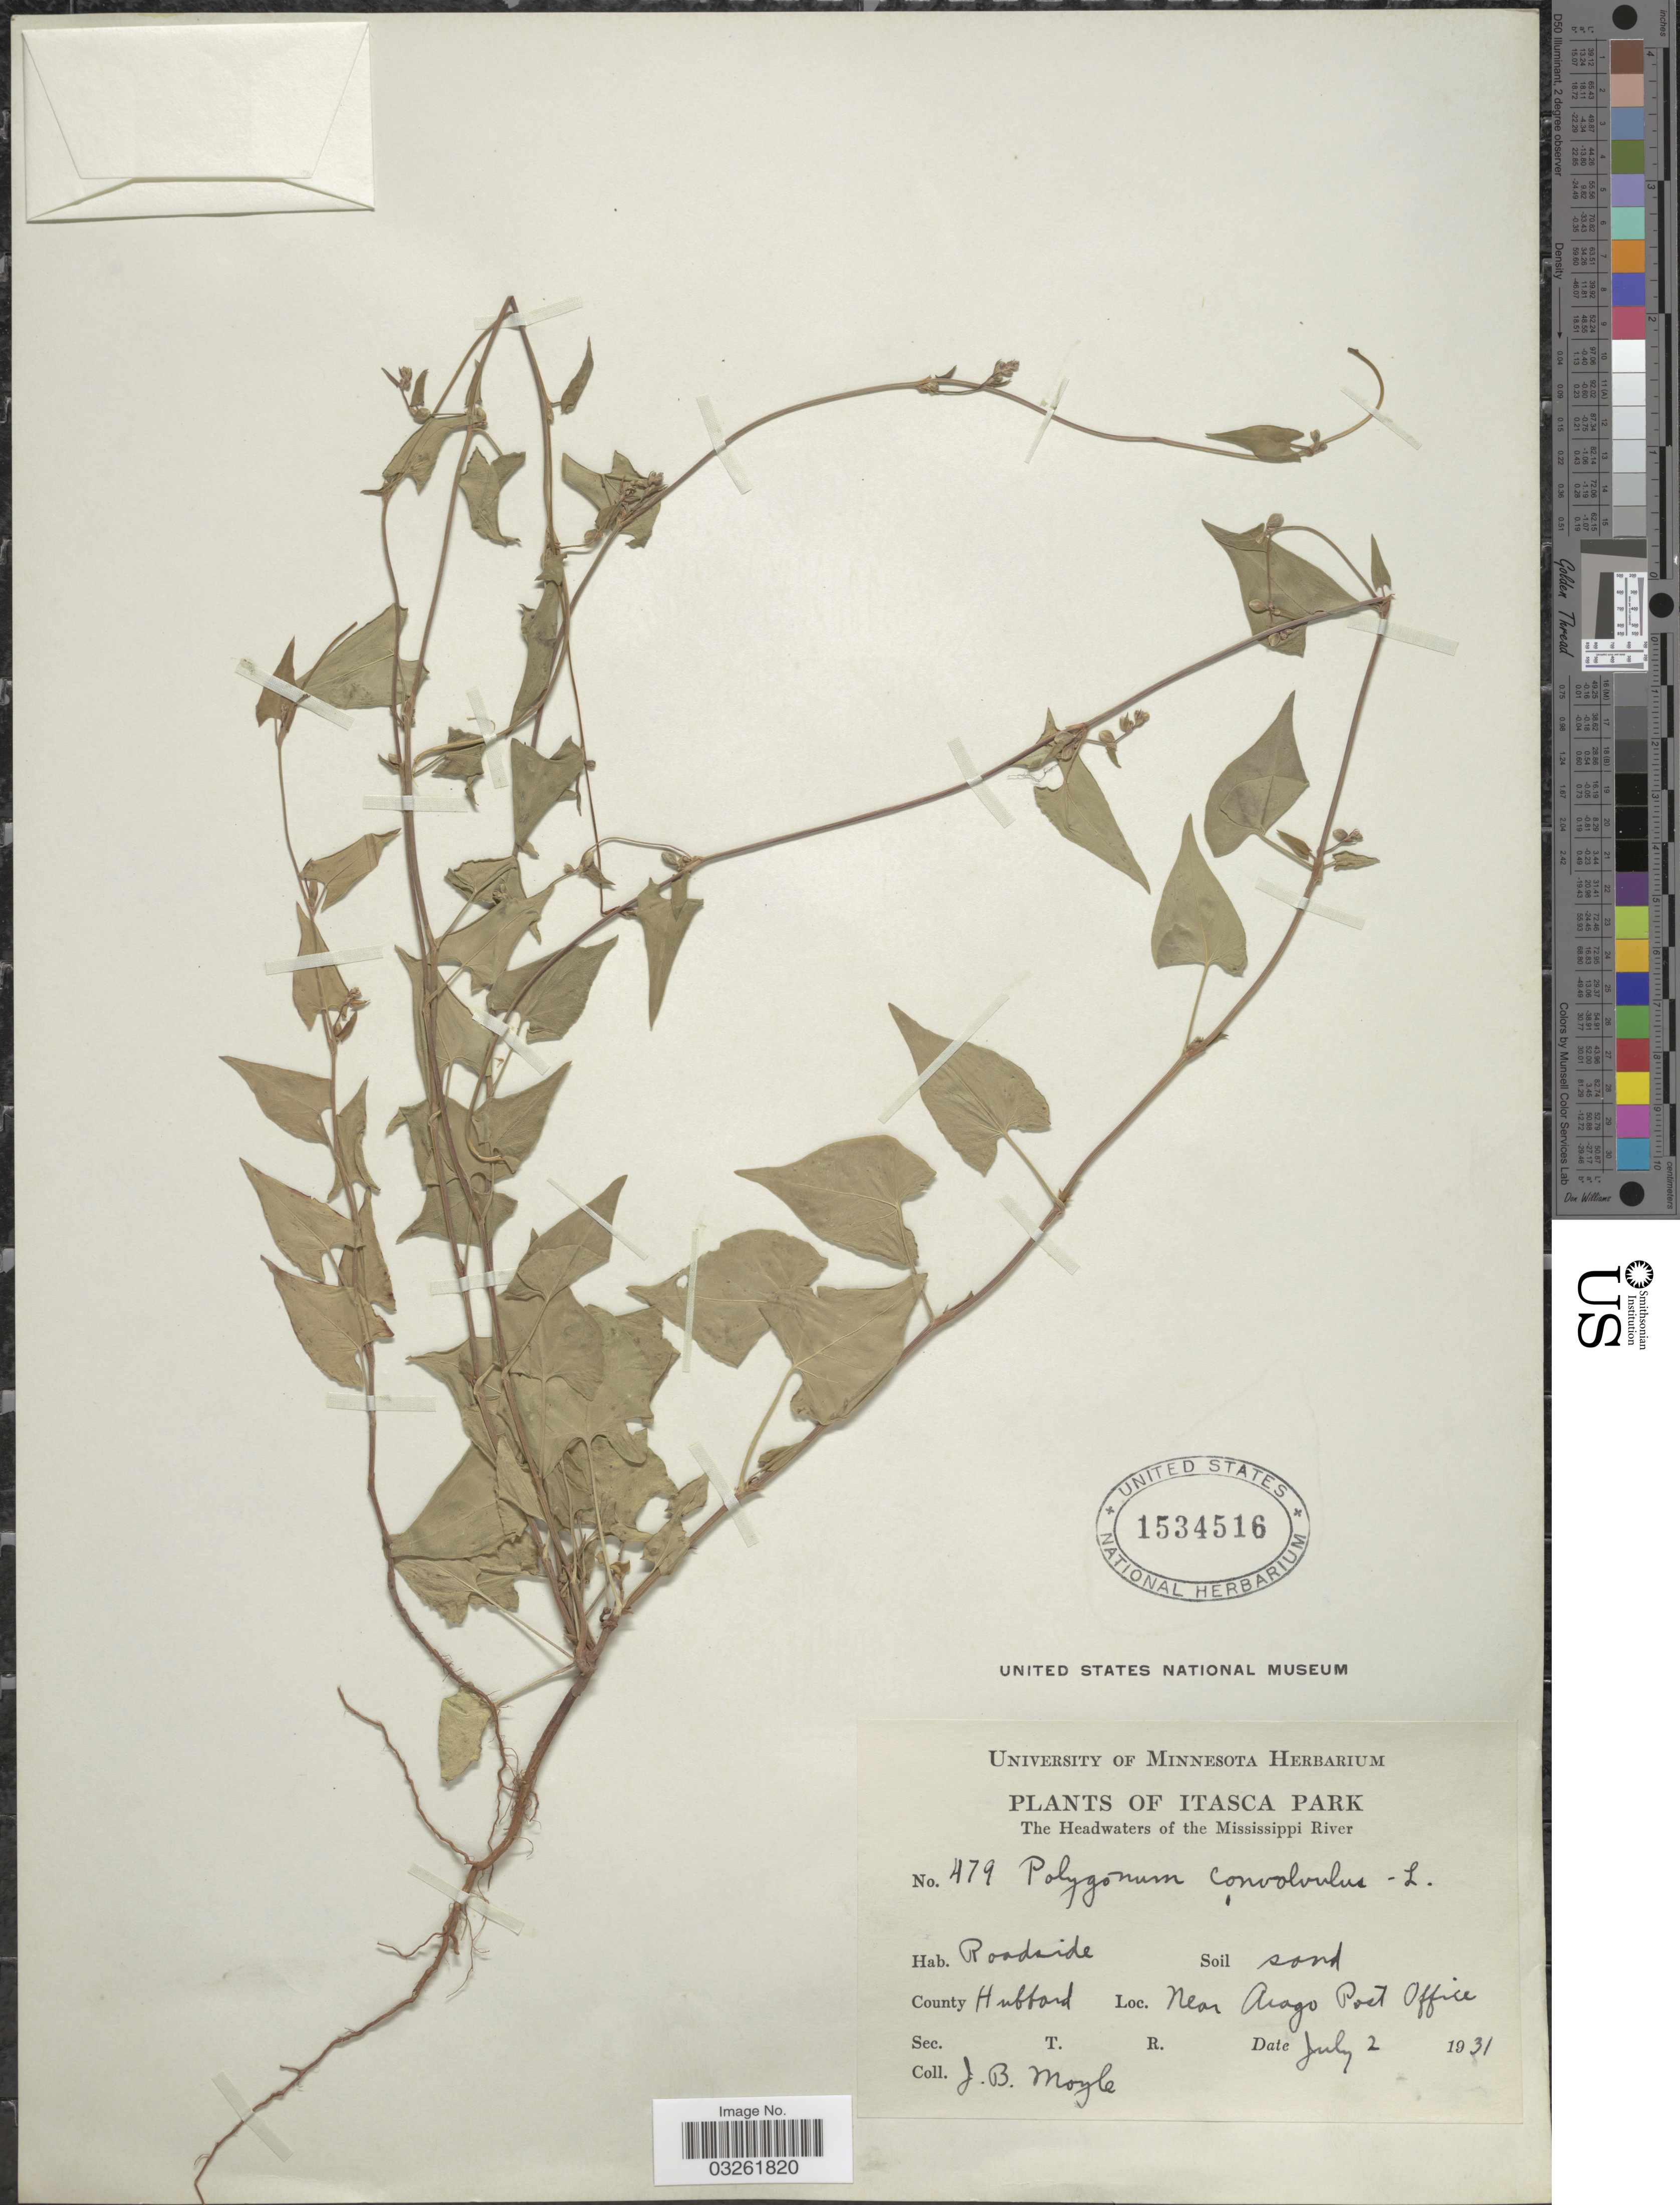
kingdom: Plantae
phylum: Tracheophyta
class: Magnoliopsida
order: Caryophyllales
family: Polygonaceae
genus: Fallopia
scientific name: Fallopia convolvulus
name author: (L.) Á. Löve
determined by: Strong, M. T., (US), Smithsonian Institution - National Museum of Natural History (UNITED STATES)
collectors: J. Moyle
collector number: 479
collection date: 1931-07-02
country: United States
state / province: Minnesota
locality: Itasca Park. The Headwaters of the Mississippi River. Roadside. County Hubbard. Near Arago Post Office.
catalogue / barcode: US 1534516